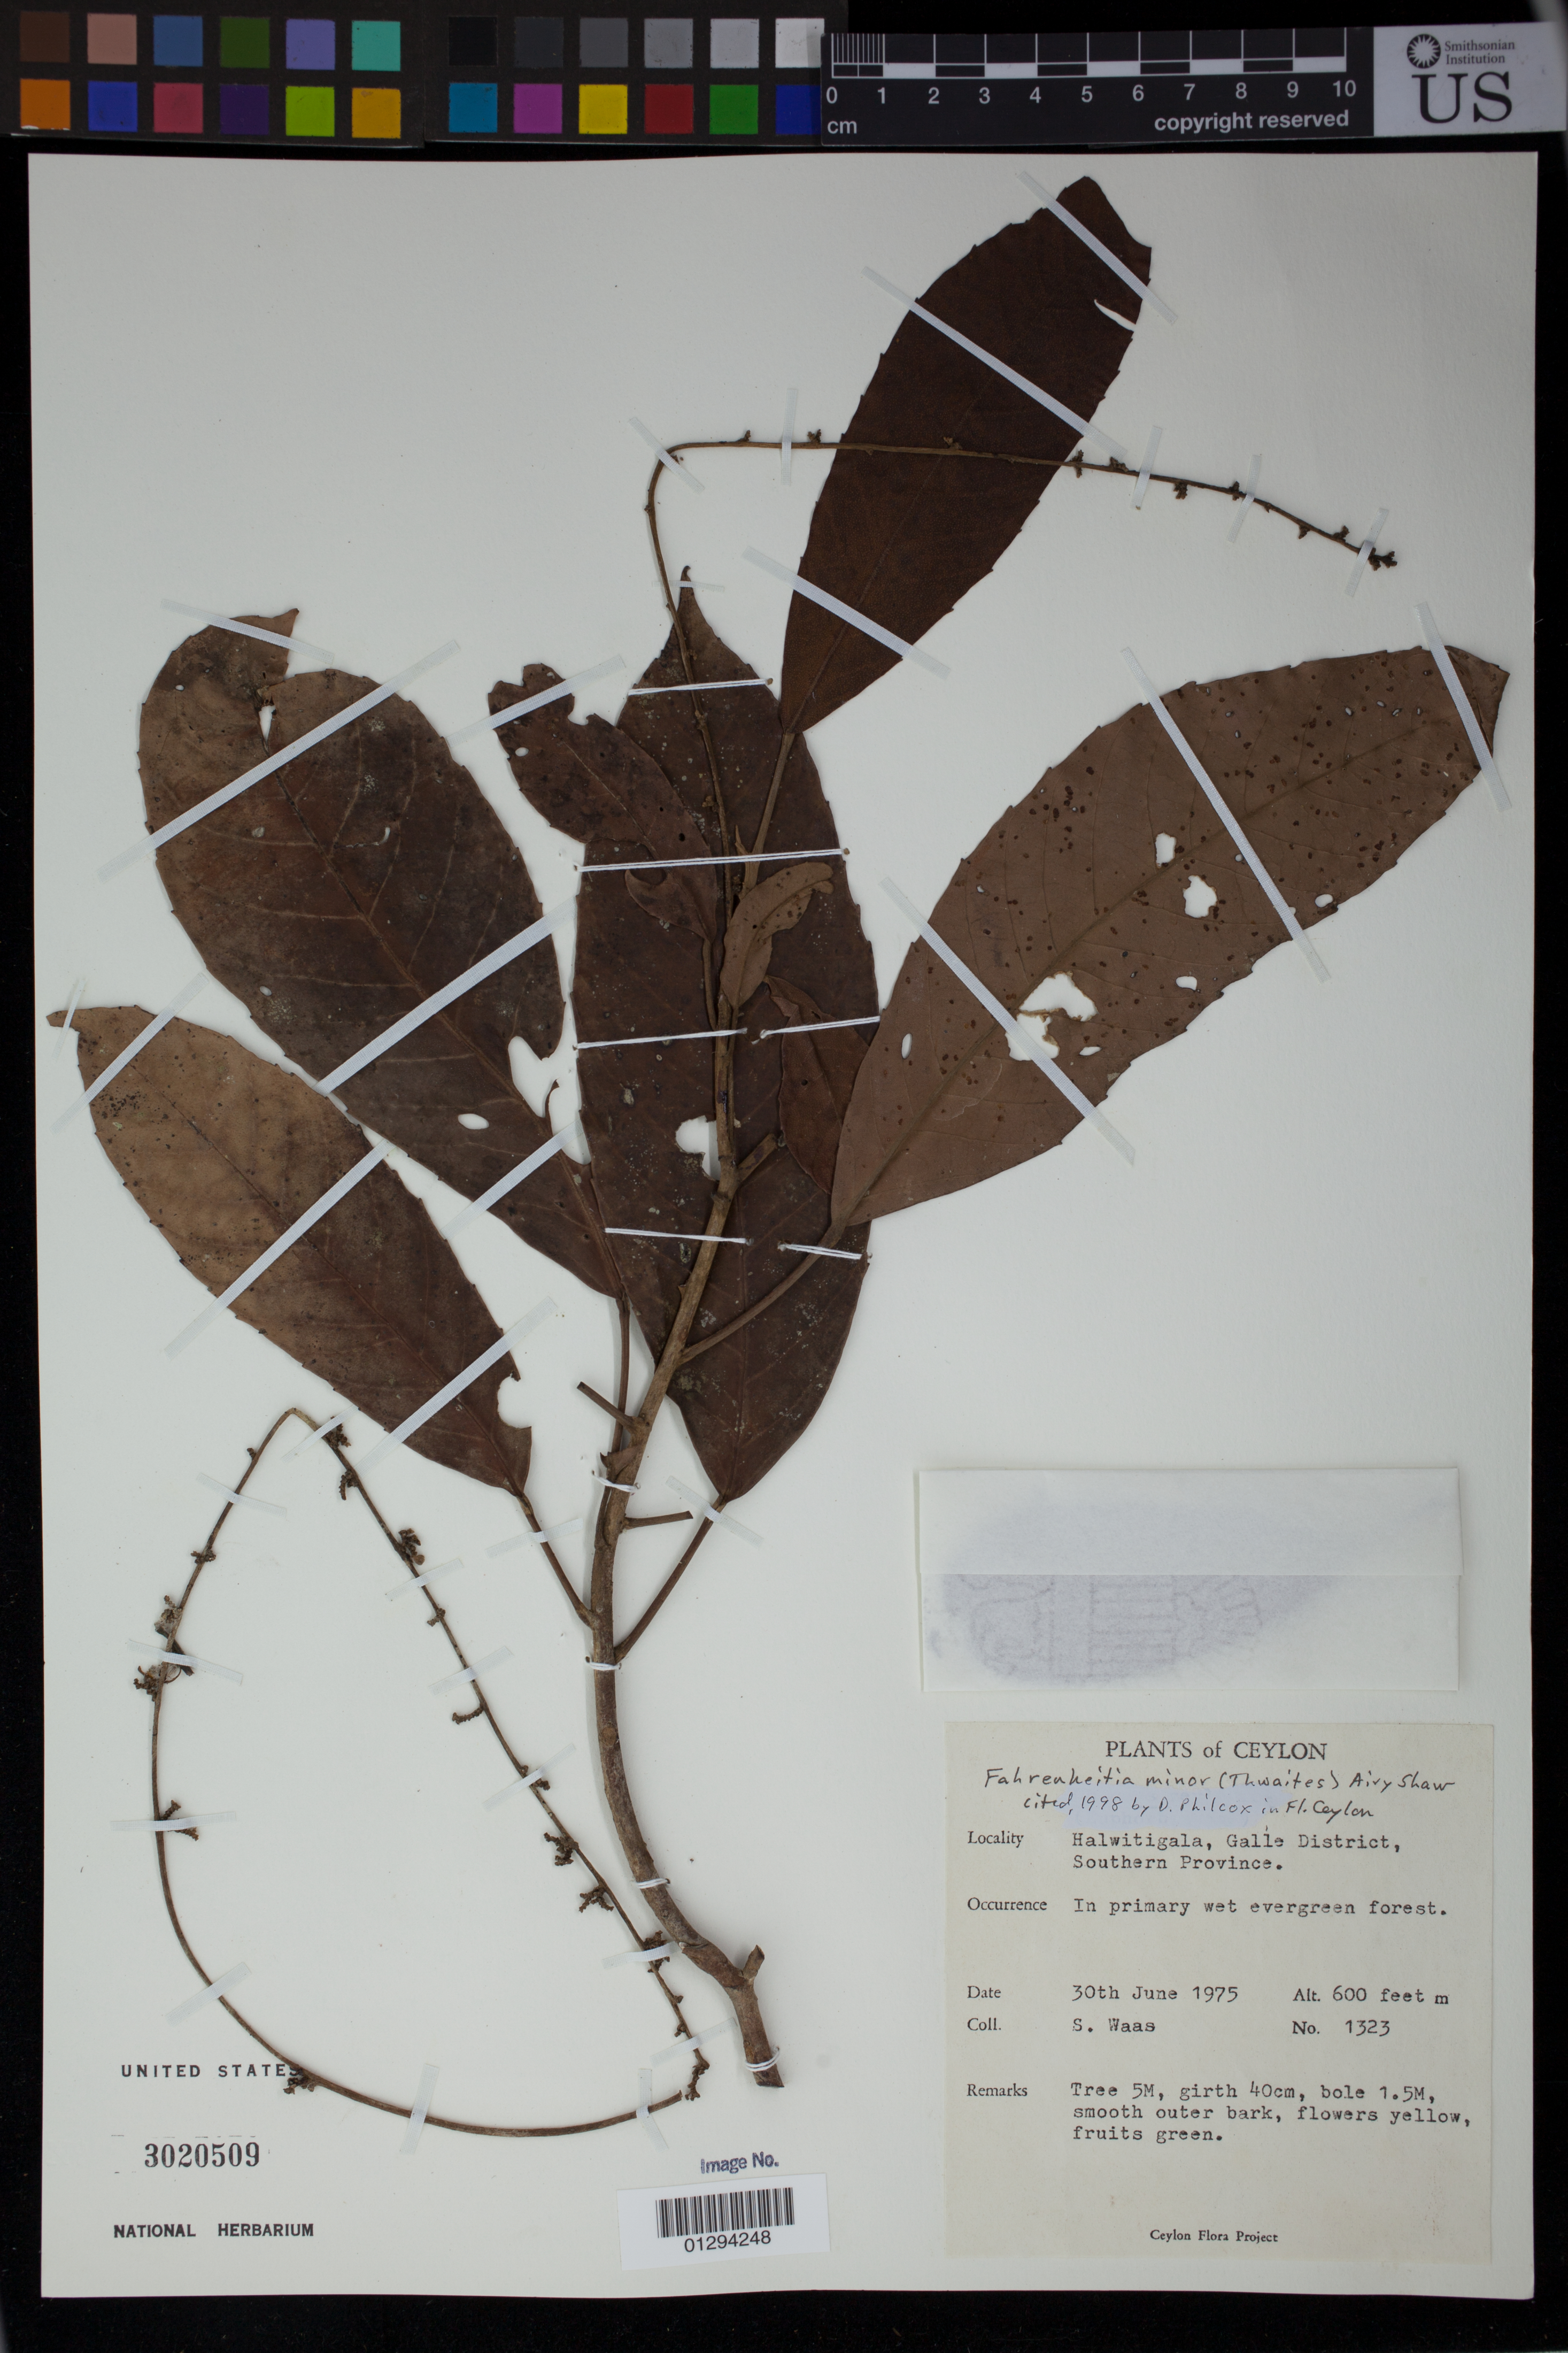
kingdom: Plantae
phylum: Tracheophyta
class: Magnoliopsida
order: Malpighiales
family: Euphorbiaceae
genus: Fahrenheitia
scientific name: Fahrenheitia minor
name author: (Thwaites) Airy Shaw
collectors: S. Waas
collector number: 1323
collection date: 1975-06-30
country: Sri Lanka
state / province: Southern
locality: Halwitigala, Galle District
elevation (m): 183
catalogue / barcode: US 3020509